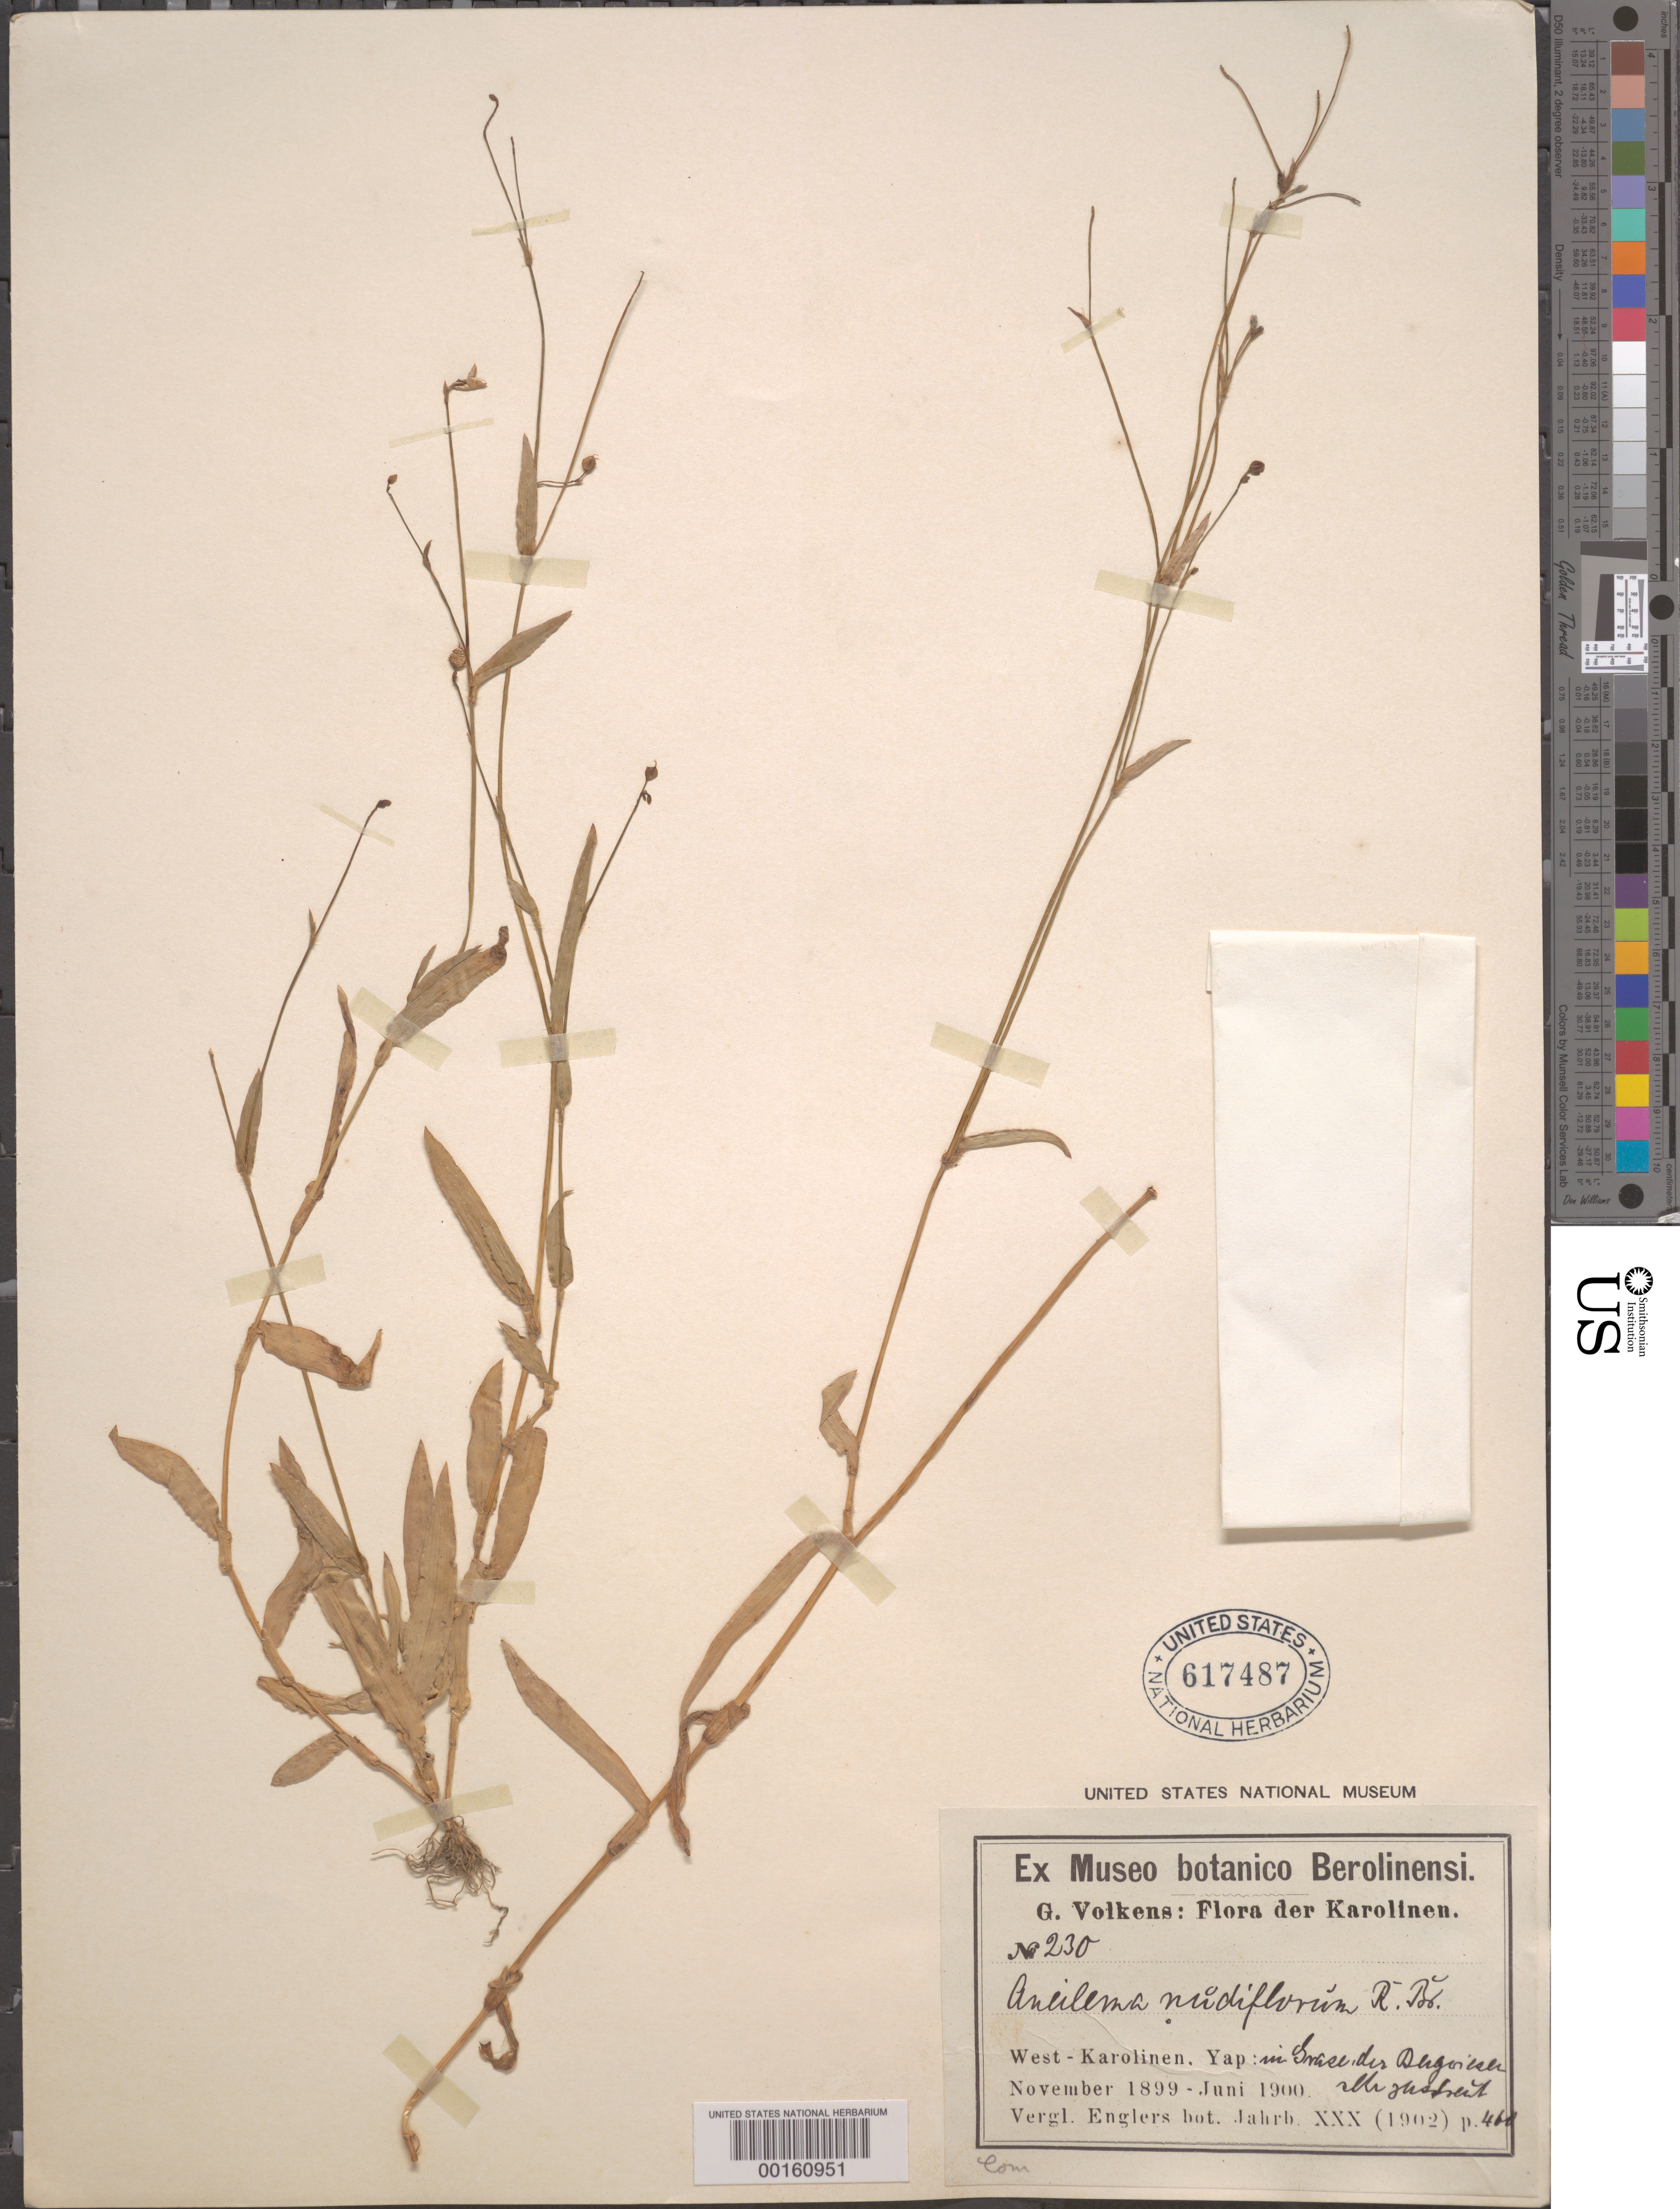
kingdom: Plantae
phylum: Tracheophyta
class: Liliopsida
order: Commelinales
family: Commelinaceae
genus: Murdannia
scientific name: Murdannia nudiflora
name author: (L.) Brenan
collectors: G. Volkens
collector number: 230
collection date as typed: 1899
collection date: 1899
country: Micronesia, Federated States of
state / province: Yap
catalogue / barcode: US 617487